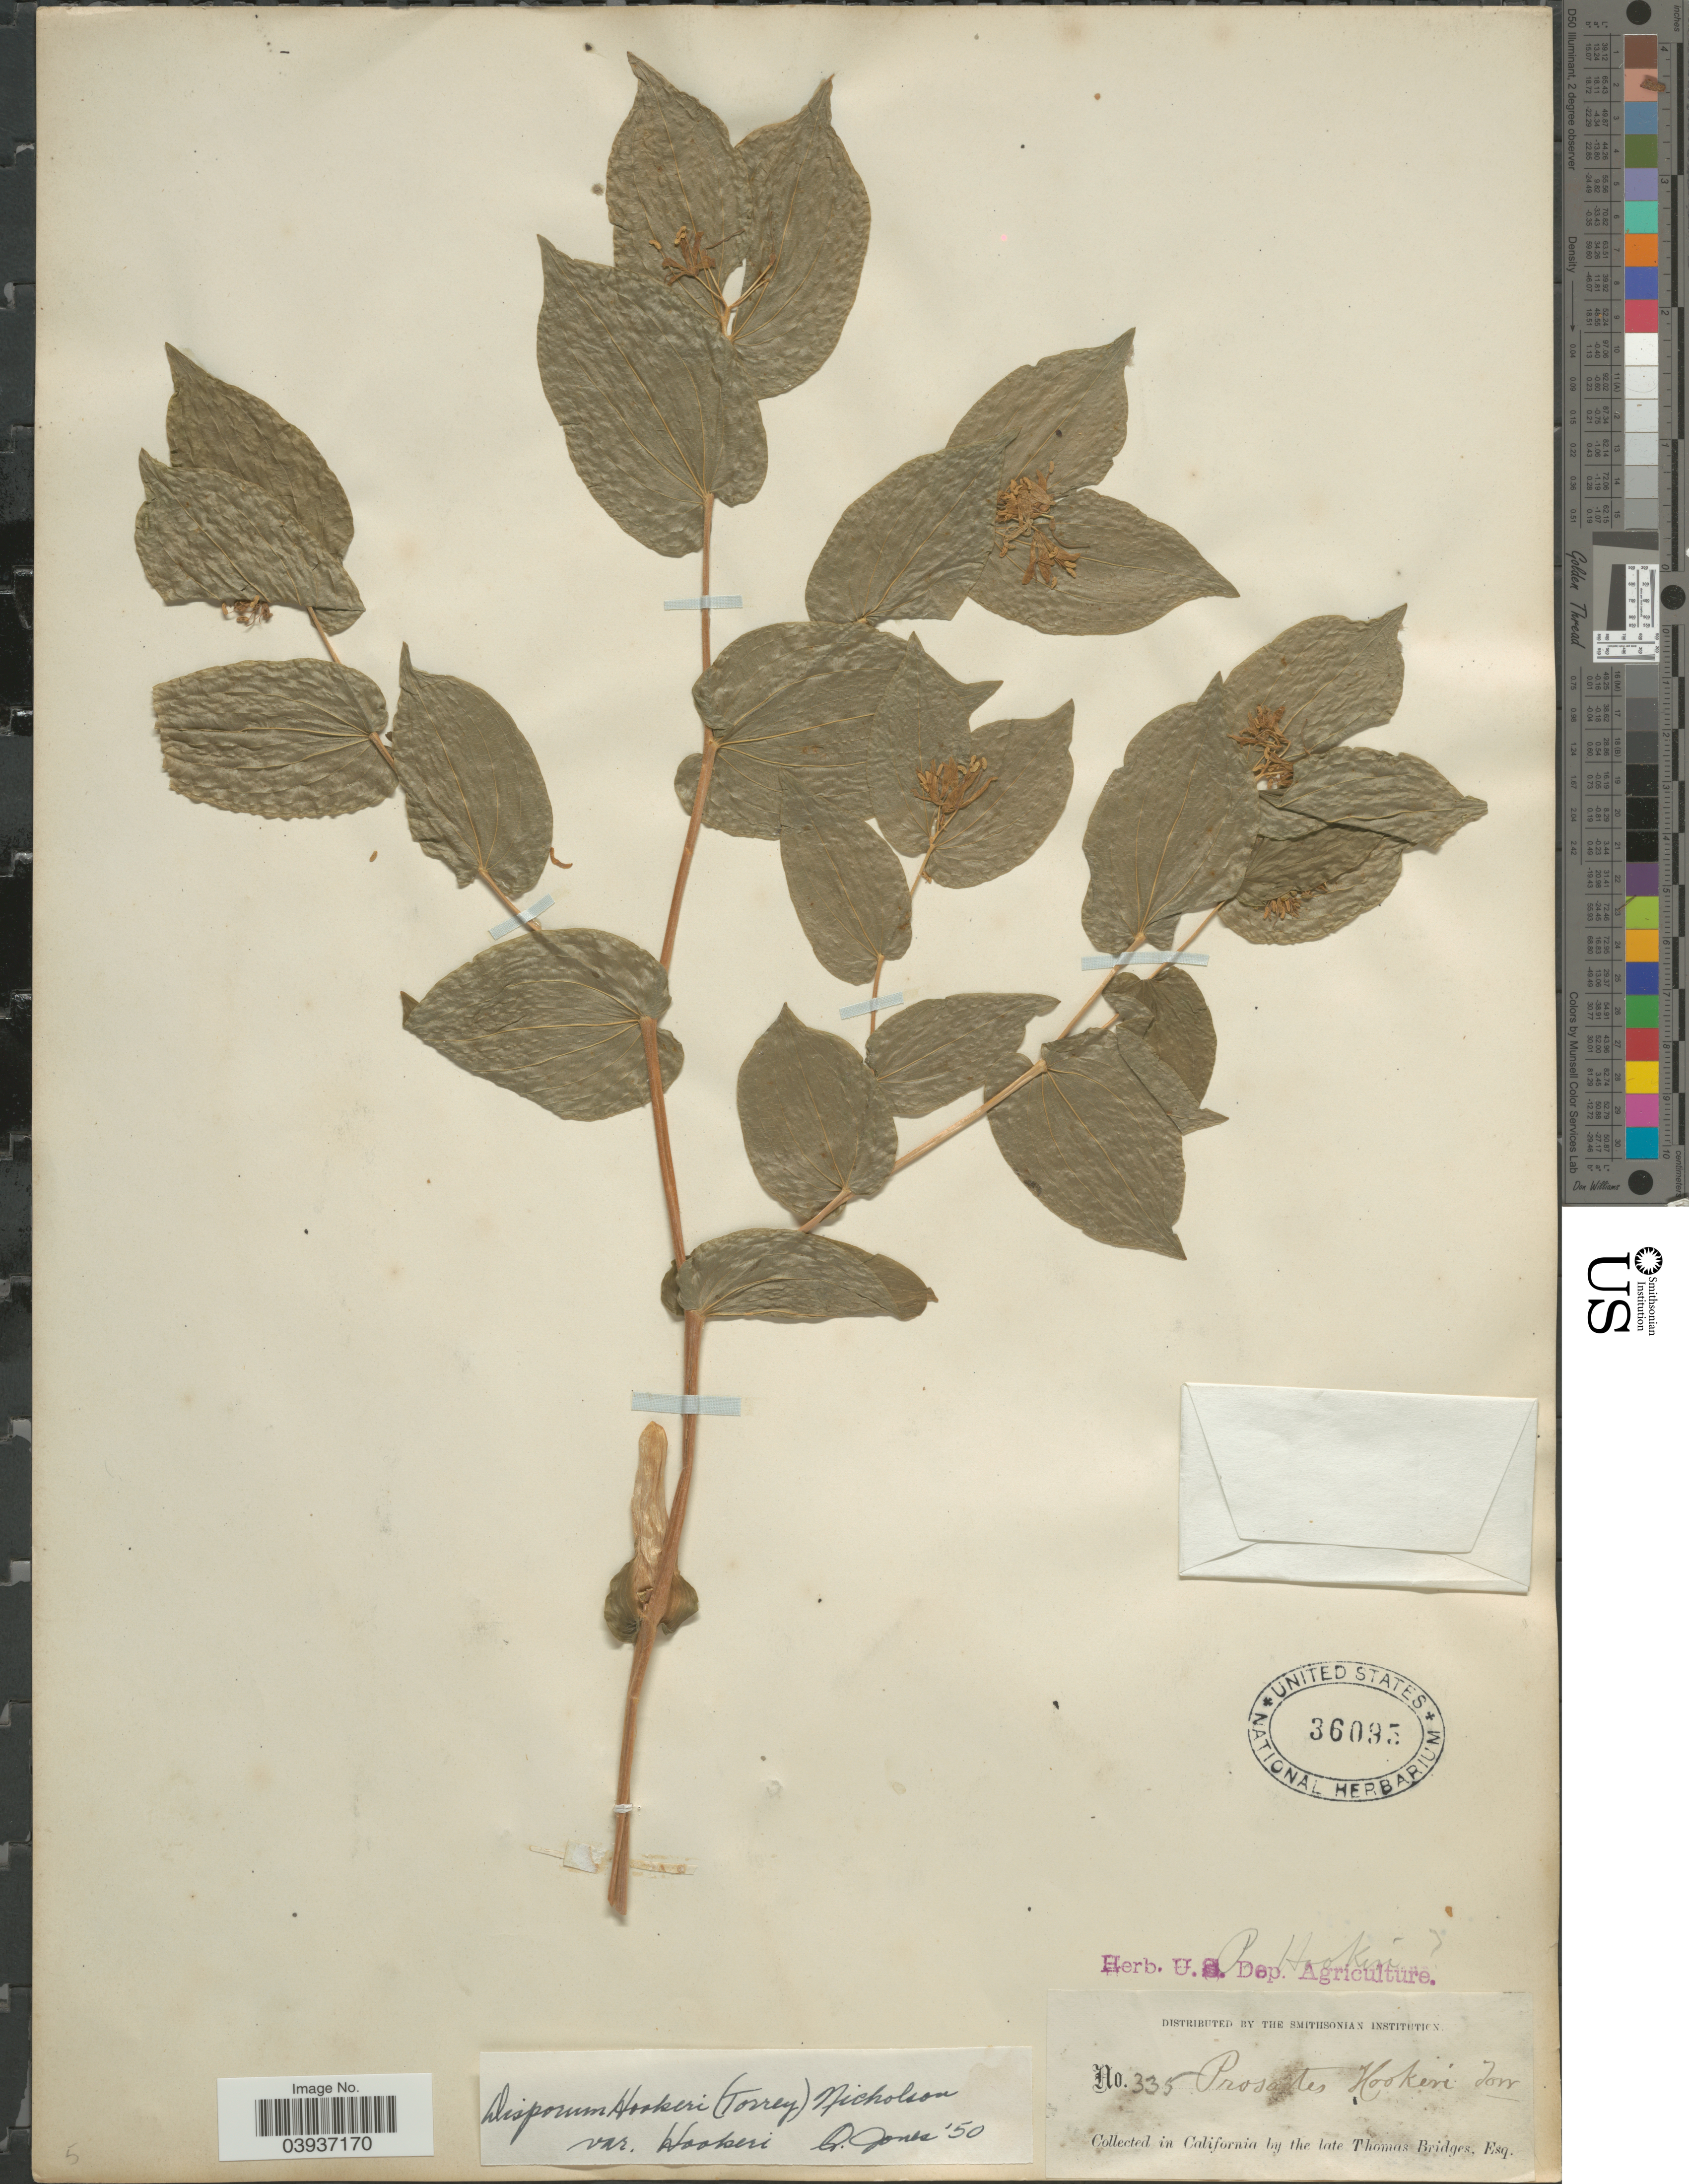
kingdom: Plantae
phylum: Tracheophyta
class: Liliopsida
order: Liliales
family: Colchicaceae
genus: Disporum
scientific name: Disporum hookeri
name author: (Torr.) G. Nicholson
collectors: T. Bridges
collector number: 335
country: United States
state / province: California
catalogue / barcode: US 36095